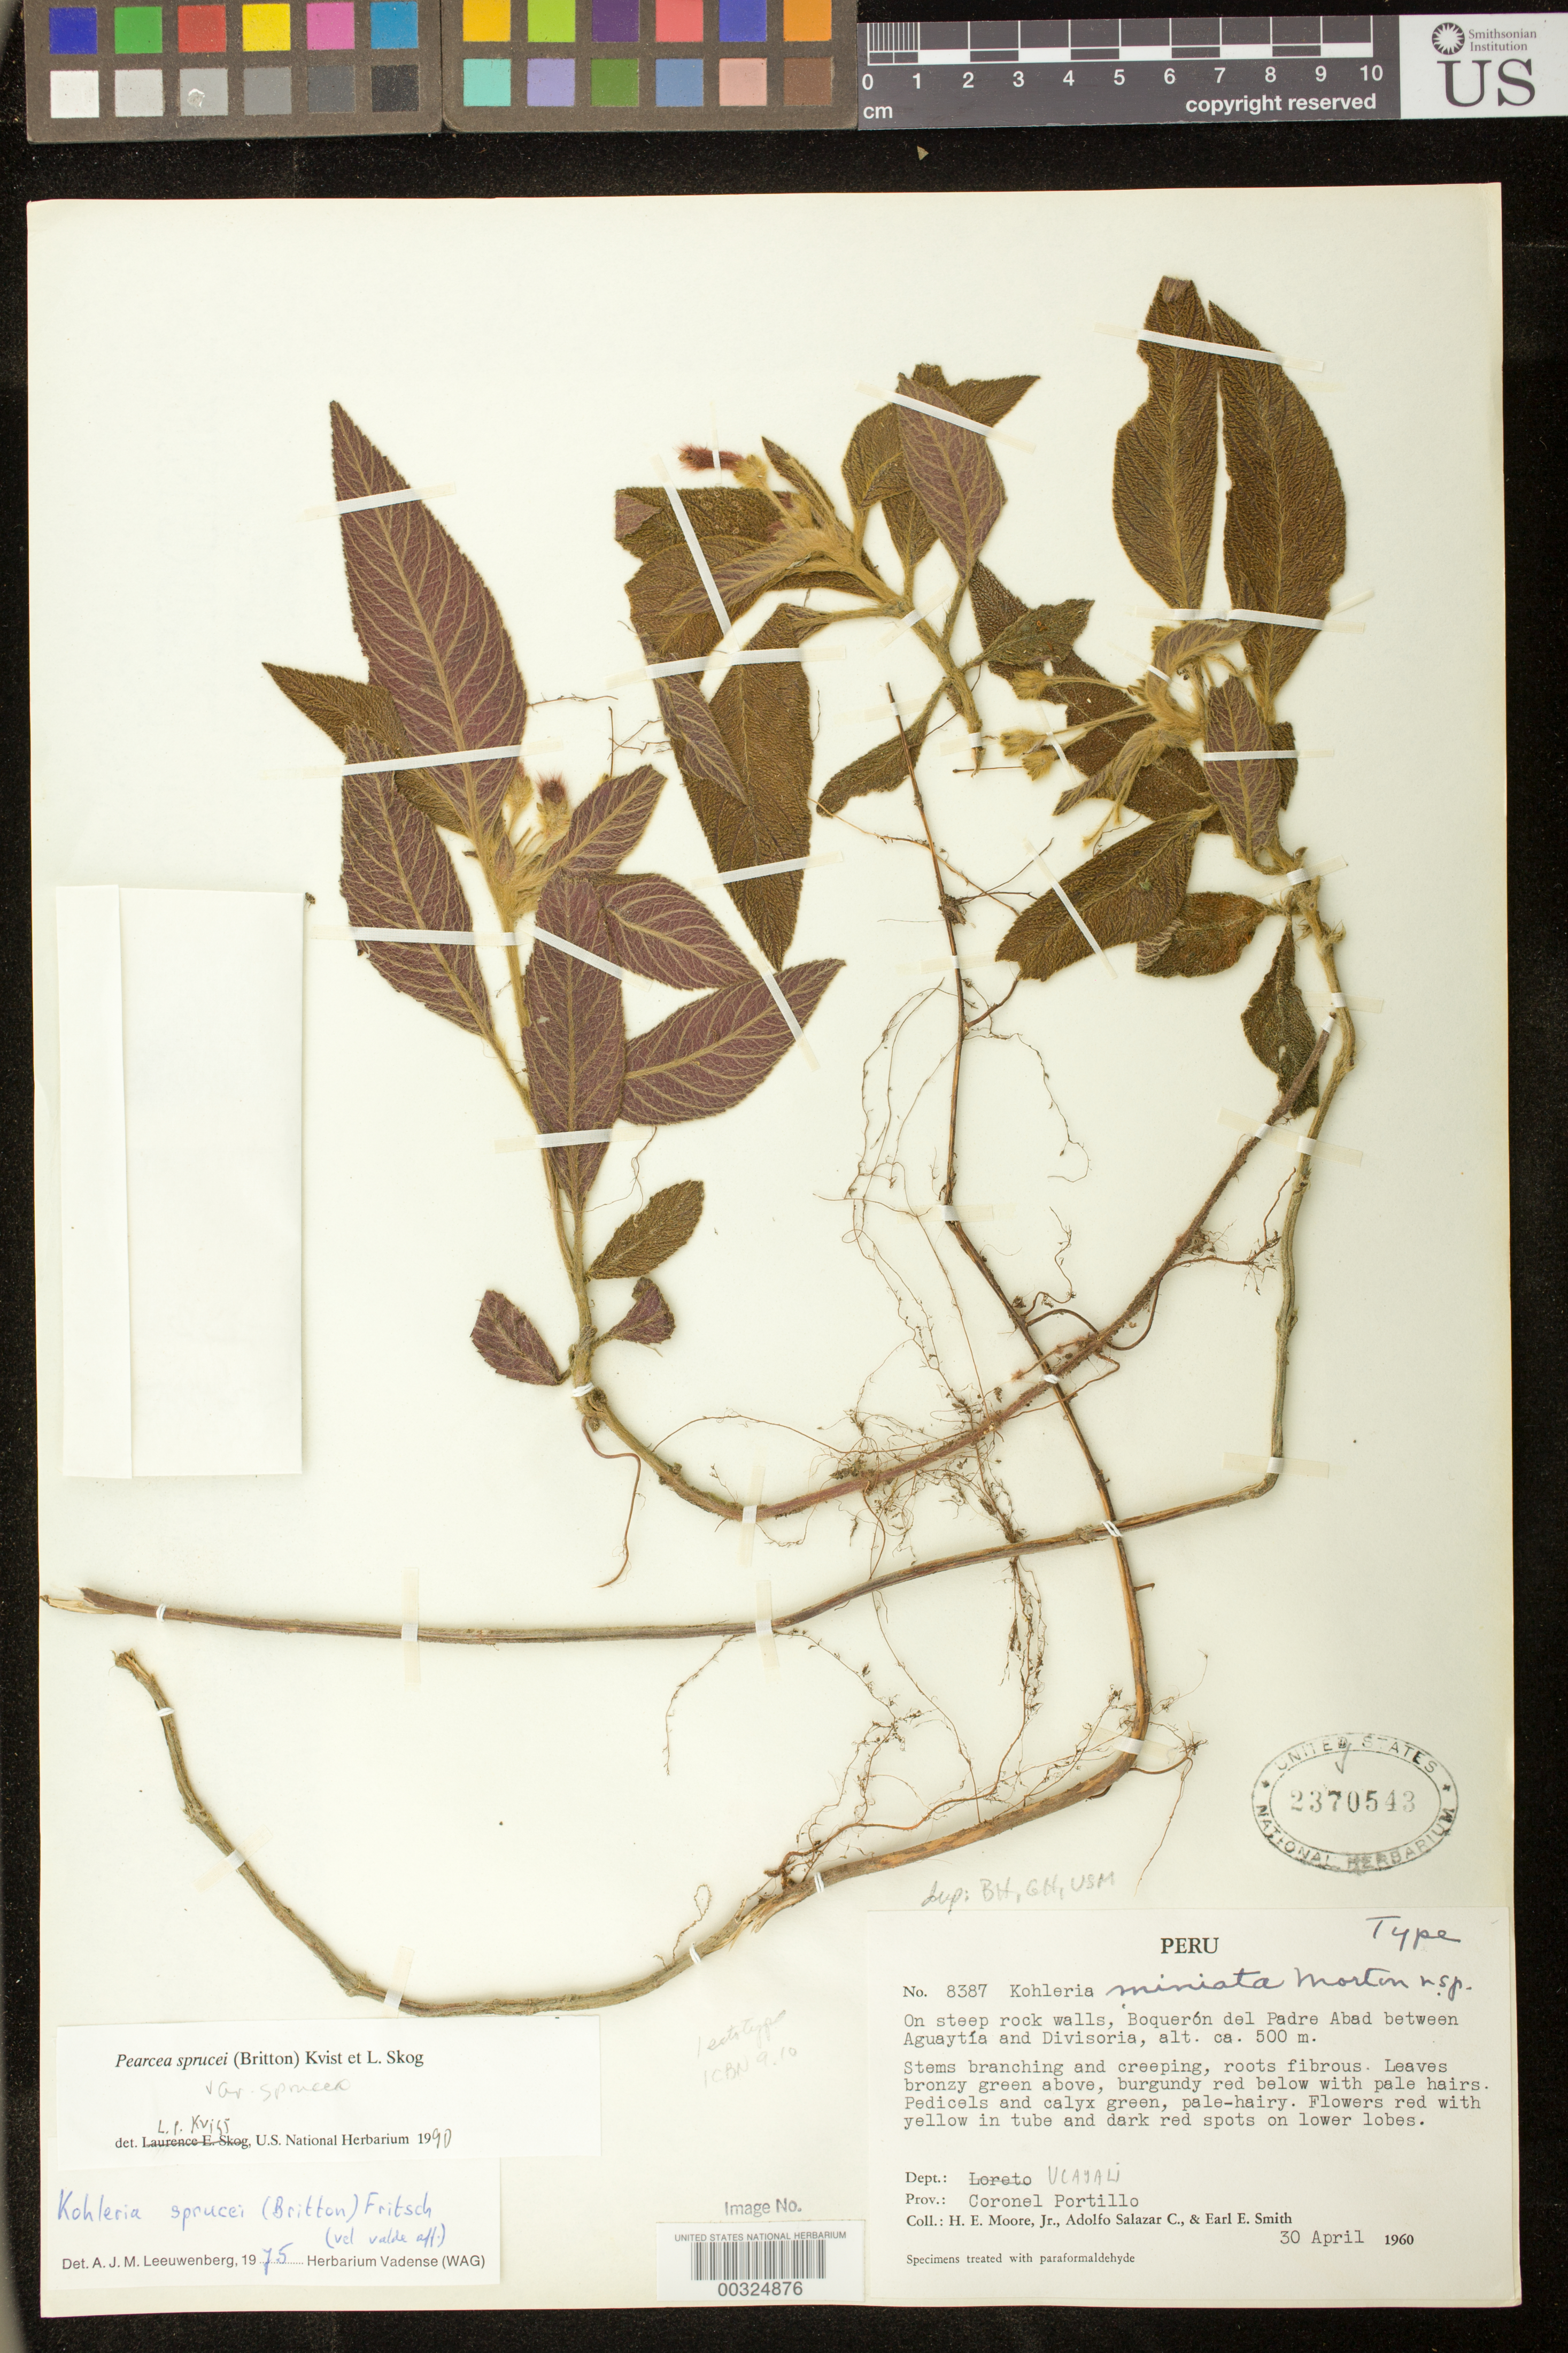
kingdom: Plantae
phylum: Tracheophyta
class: Magnoliopsida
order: Lamiales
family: Gesneriaceae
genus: Pearcea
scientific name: Pearcea sprucei var. sprucei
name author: (Britton ex Rusby) L.P. Kvist & L.E. Skog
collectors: H. E. Moore, A. Salazar C. & E. E. Smith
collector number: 8387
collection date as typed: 30 Apr 1960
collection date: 1960-04-30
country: Peru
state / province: Loreto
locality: Boqueron del Padre Abad between Aguaytia and Divisoria; Ucayali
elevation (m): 500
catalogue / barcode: US 2370543